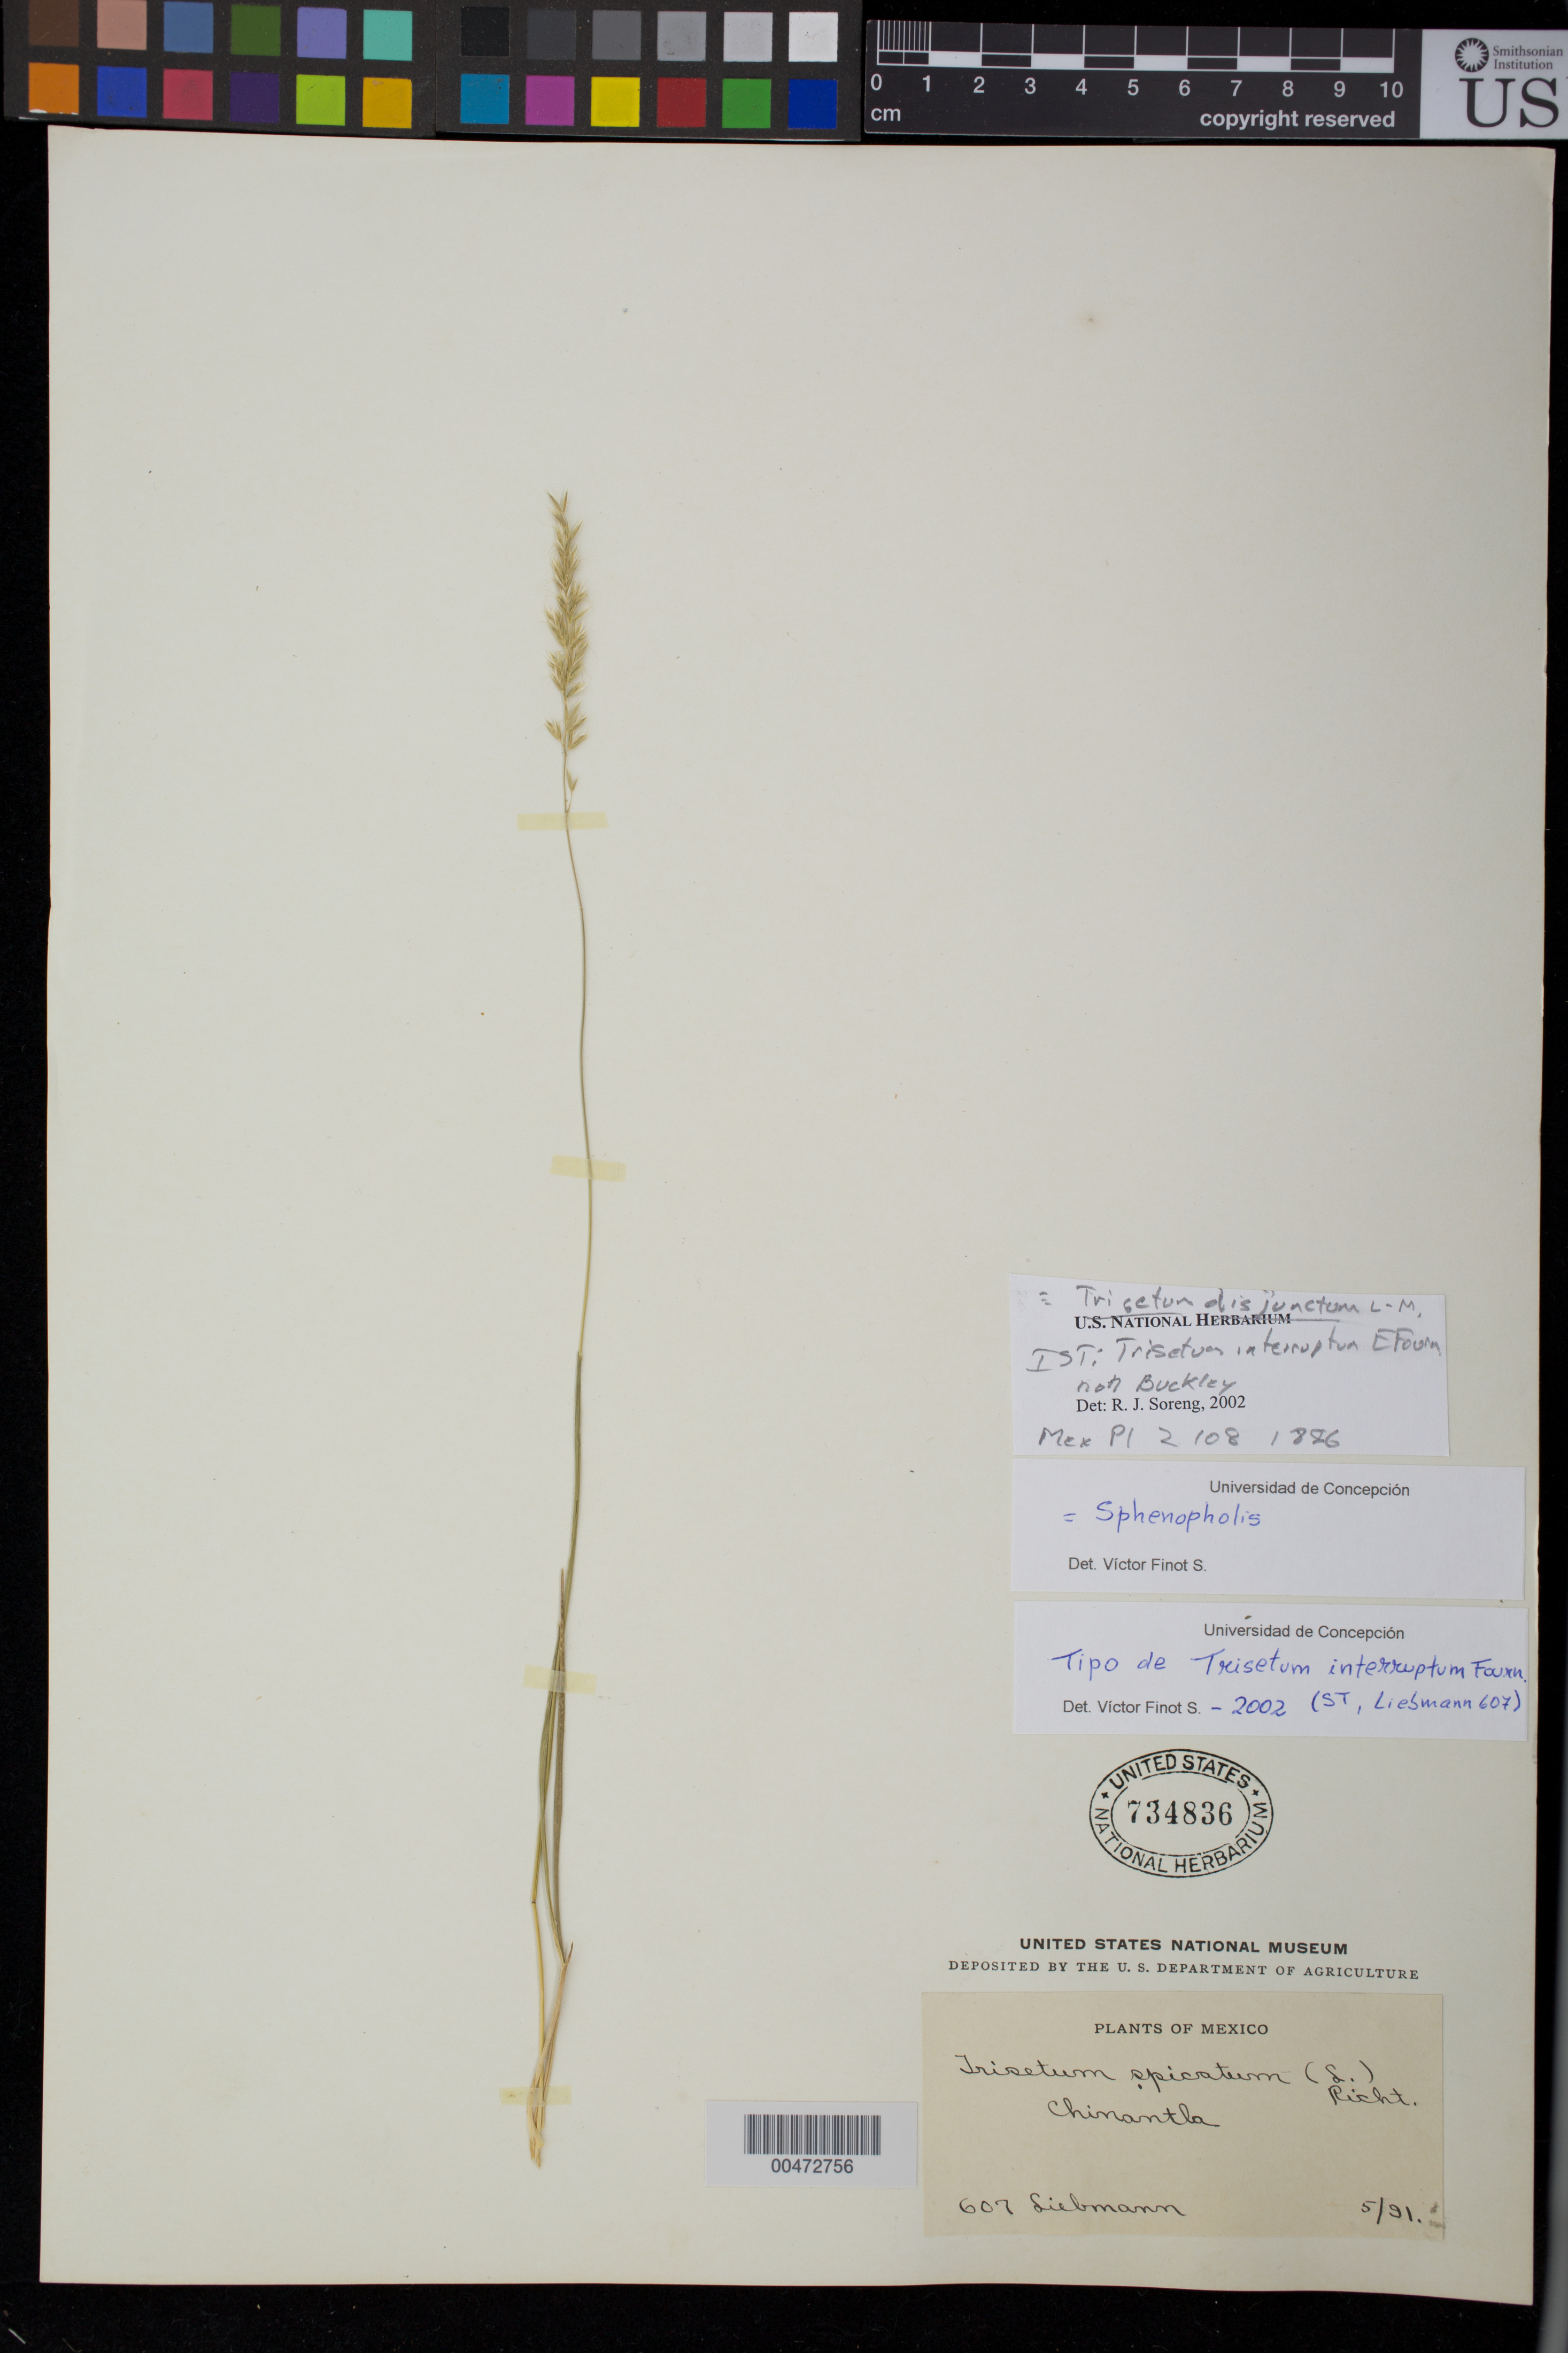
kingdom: Plantae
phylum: Tracheophyta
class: Liliopsida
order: Poales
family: Poaceae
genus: Trisetum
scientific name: Trisetum interruptum E. Fourn., nom. illeg.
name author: E. Fourn.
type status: Syntype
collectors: F. M. Liebmann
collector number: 607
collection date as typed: May 1891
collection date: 1891-05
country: Mexico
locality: Chinantla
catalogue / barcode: US 734836